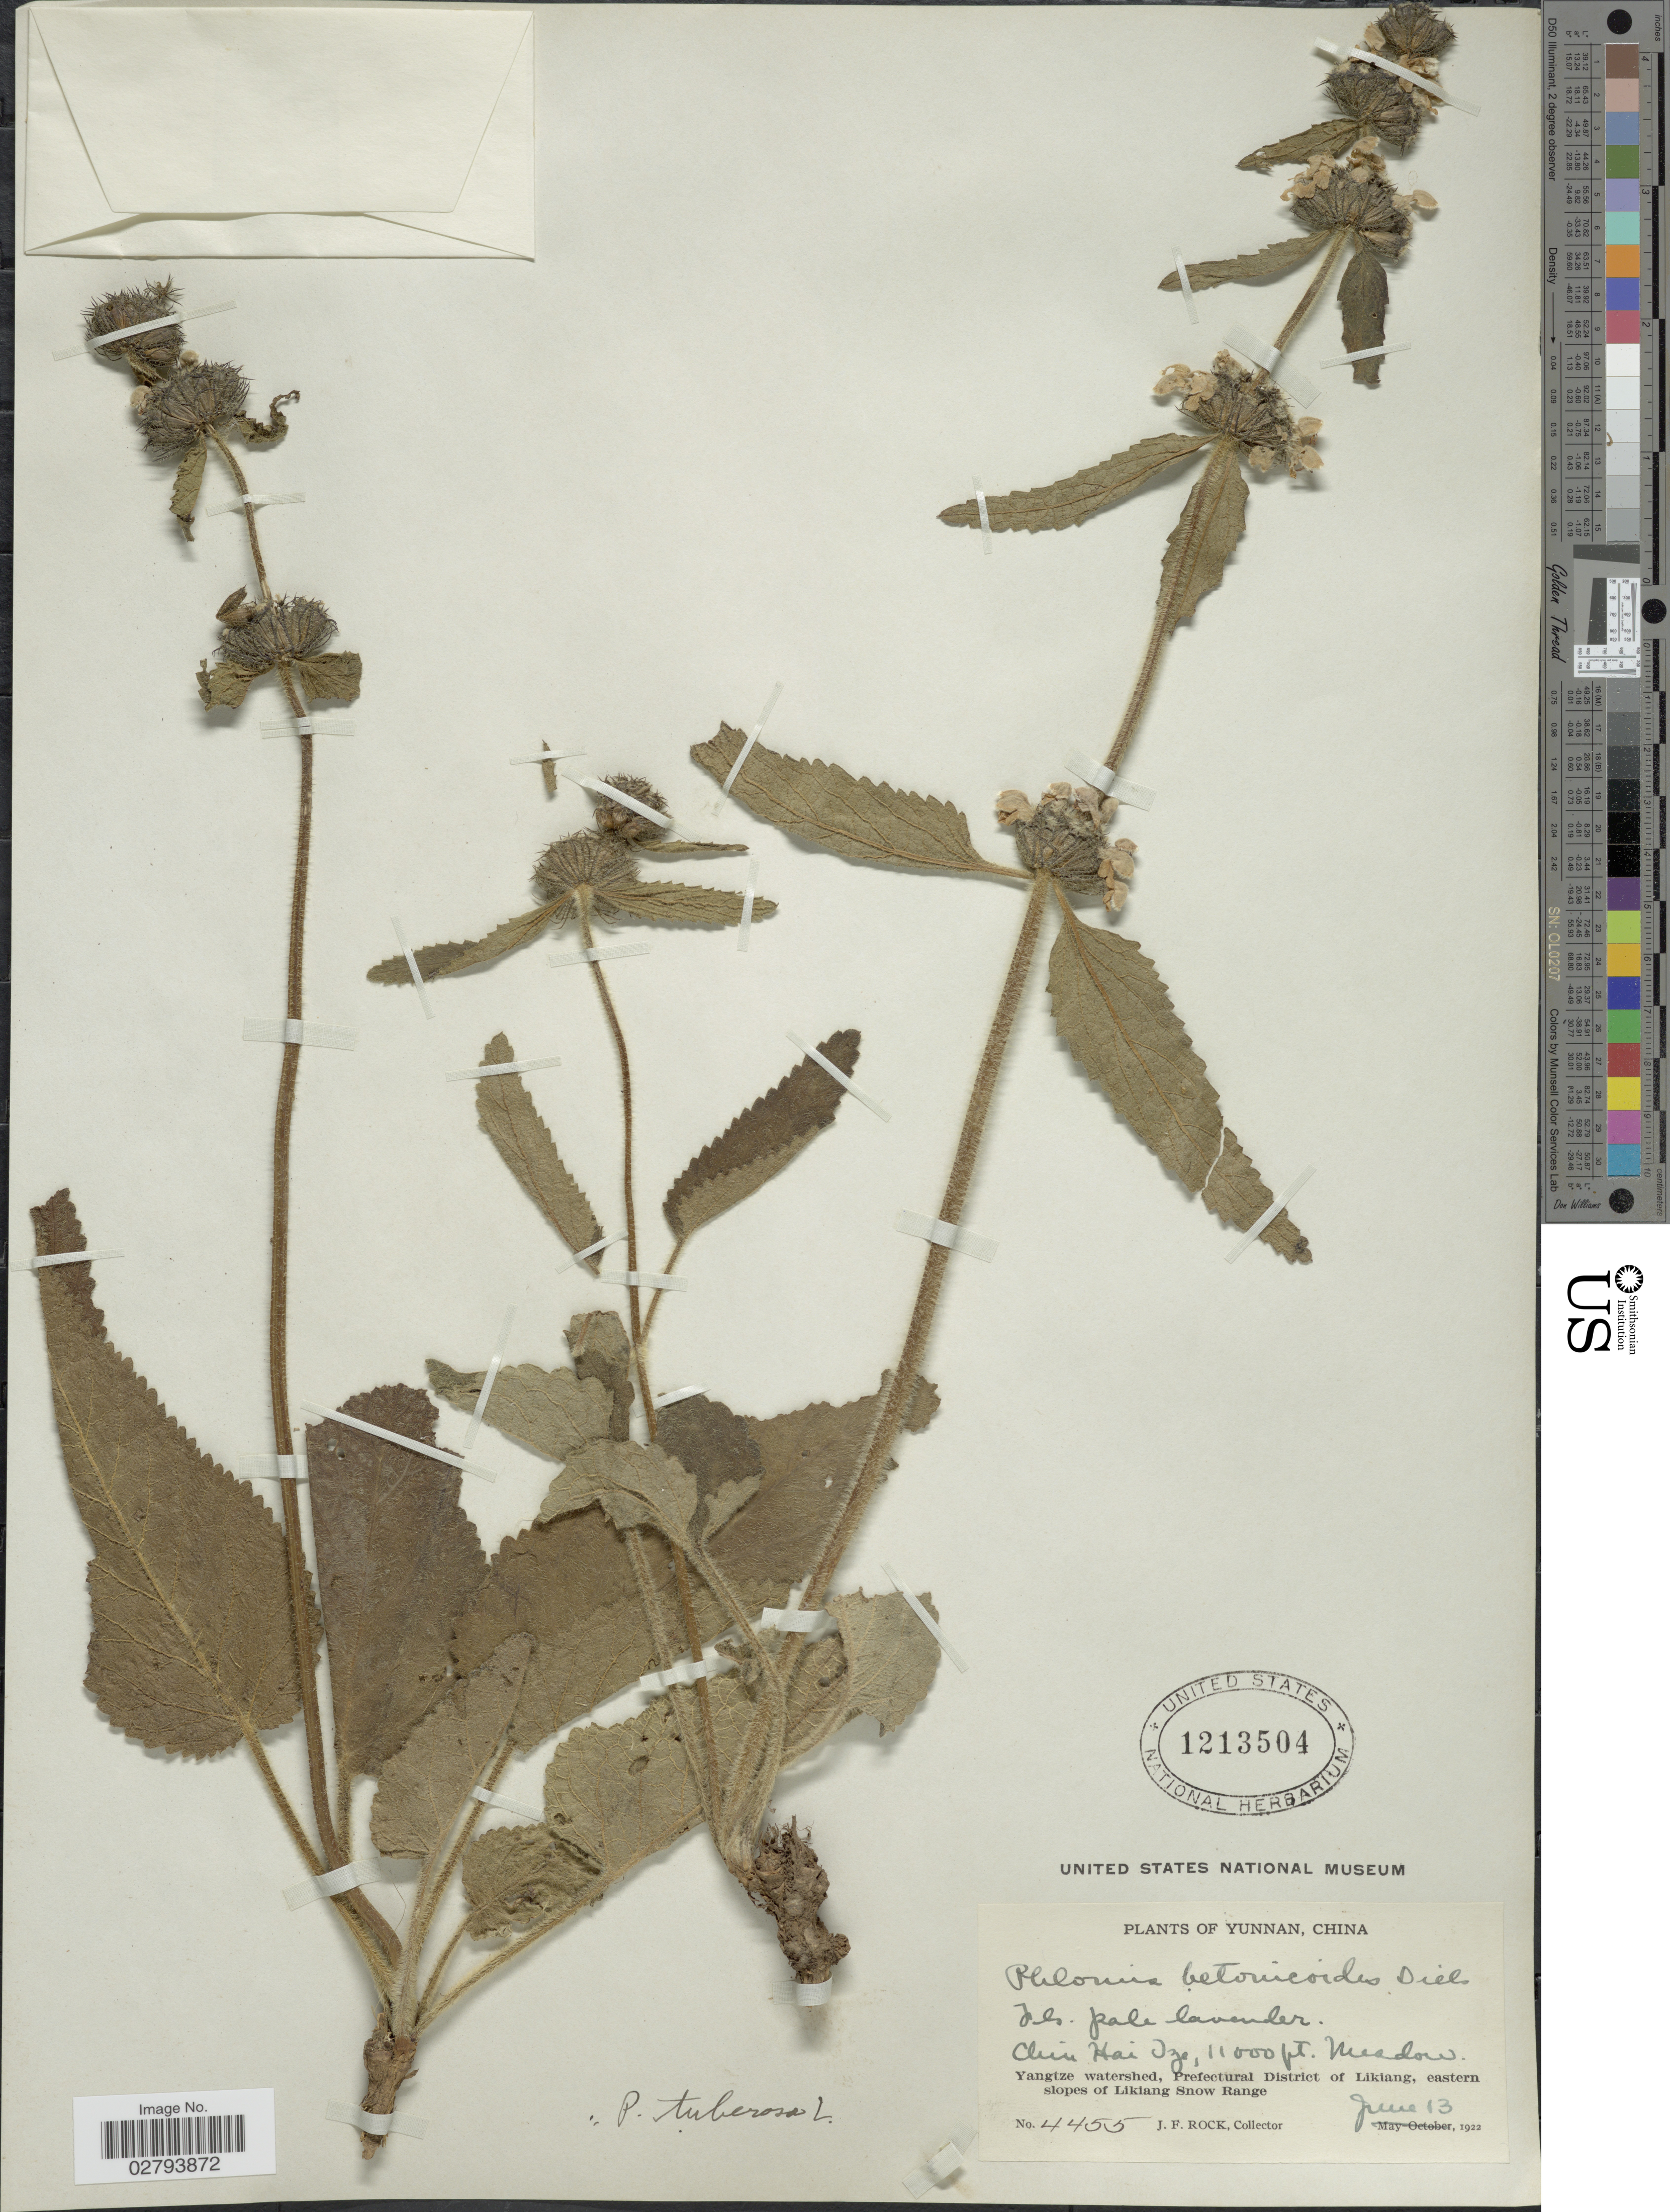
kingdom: Plantae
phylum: Tracheophyta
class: Magnoliopsida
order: Lamiales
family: Lamiaceae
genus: Phlomoides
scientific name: Phlomoides tuberosa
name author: (L.) Moench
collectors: J. Rock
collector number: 4455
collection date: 1922-06-13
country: China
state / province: Yunnan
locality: Chin Hai Tze, Yangtze watershed, Prefectural District of Likiang, eastern slopes of Likiang Snow Range.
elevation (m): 3353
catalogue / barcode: US 1213504